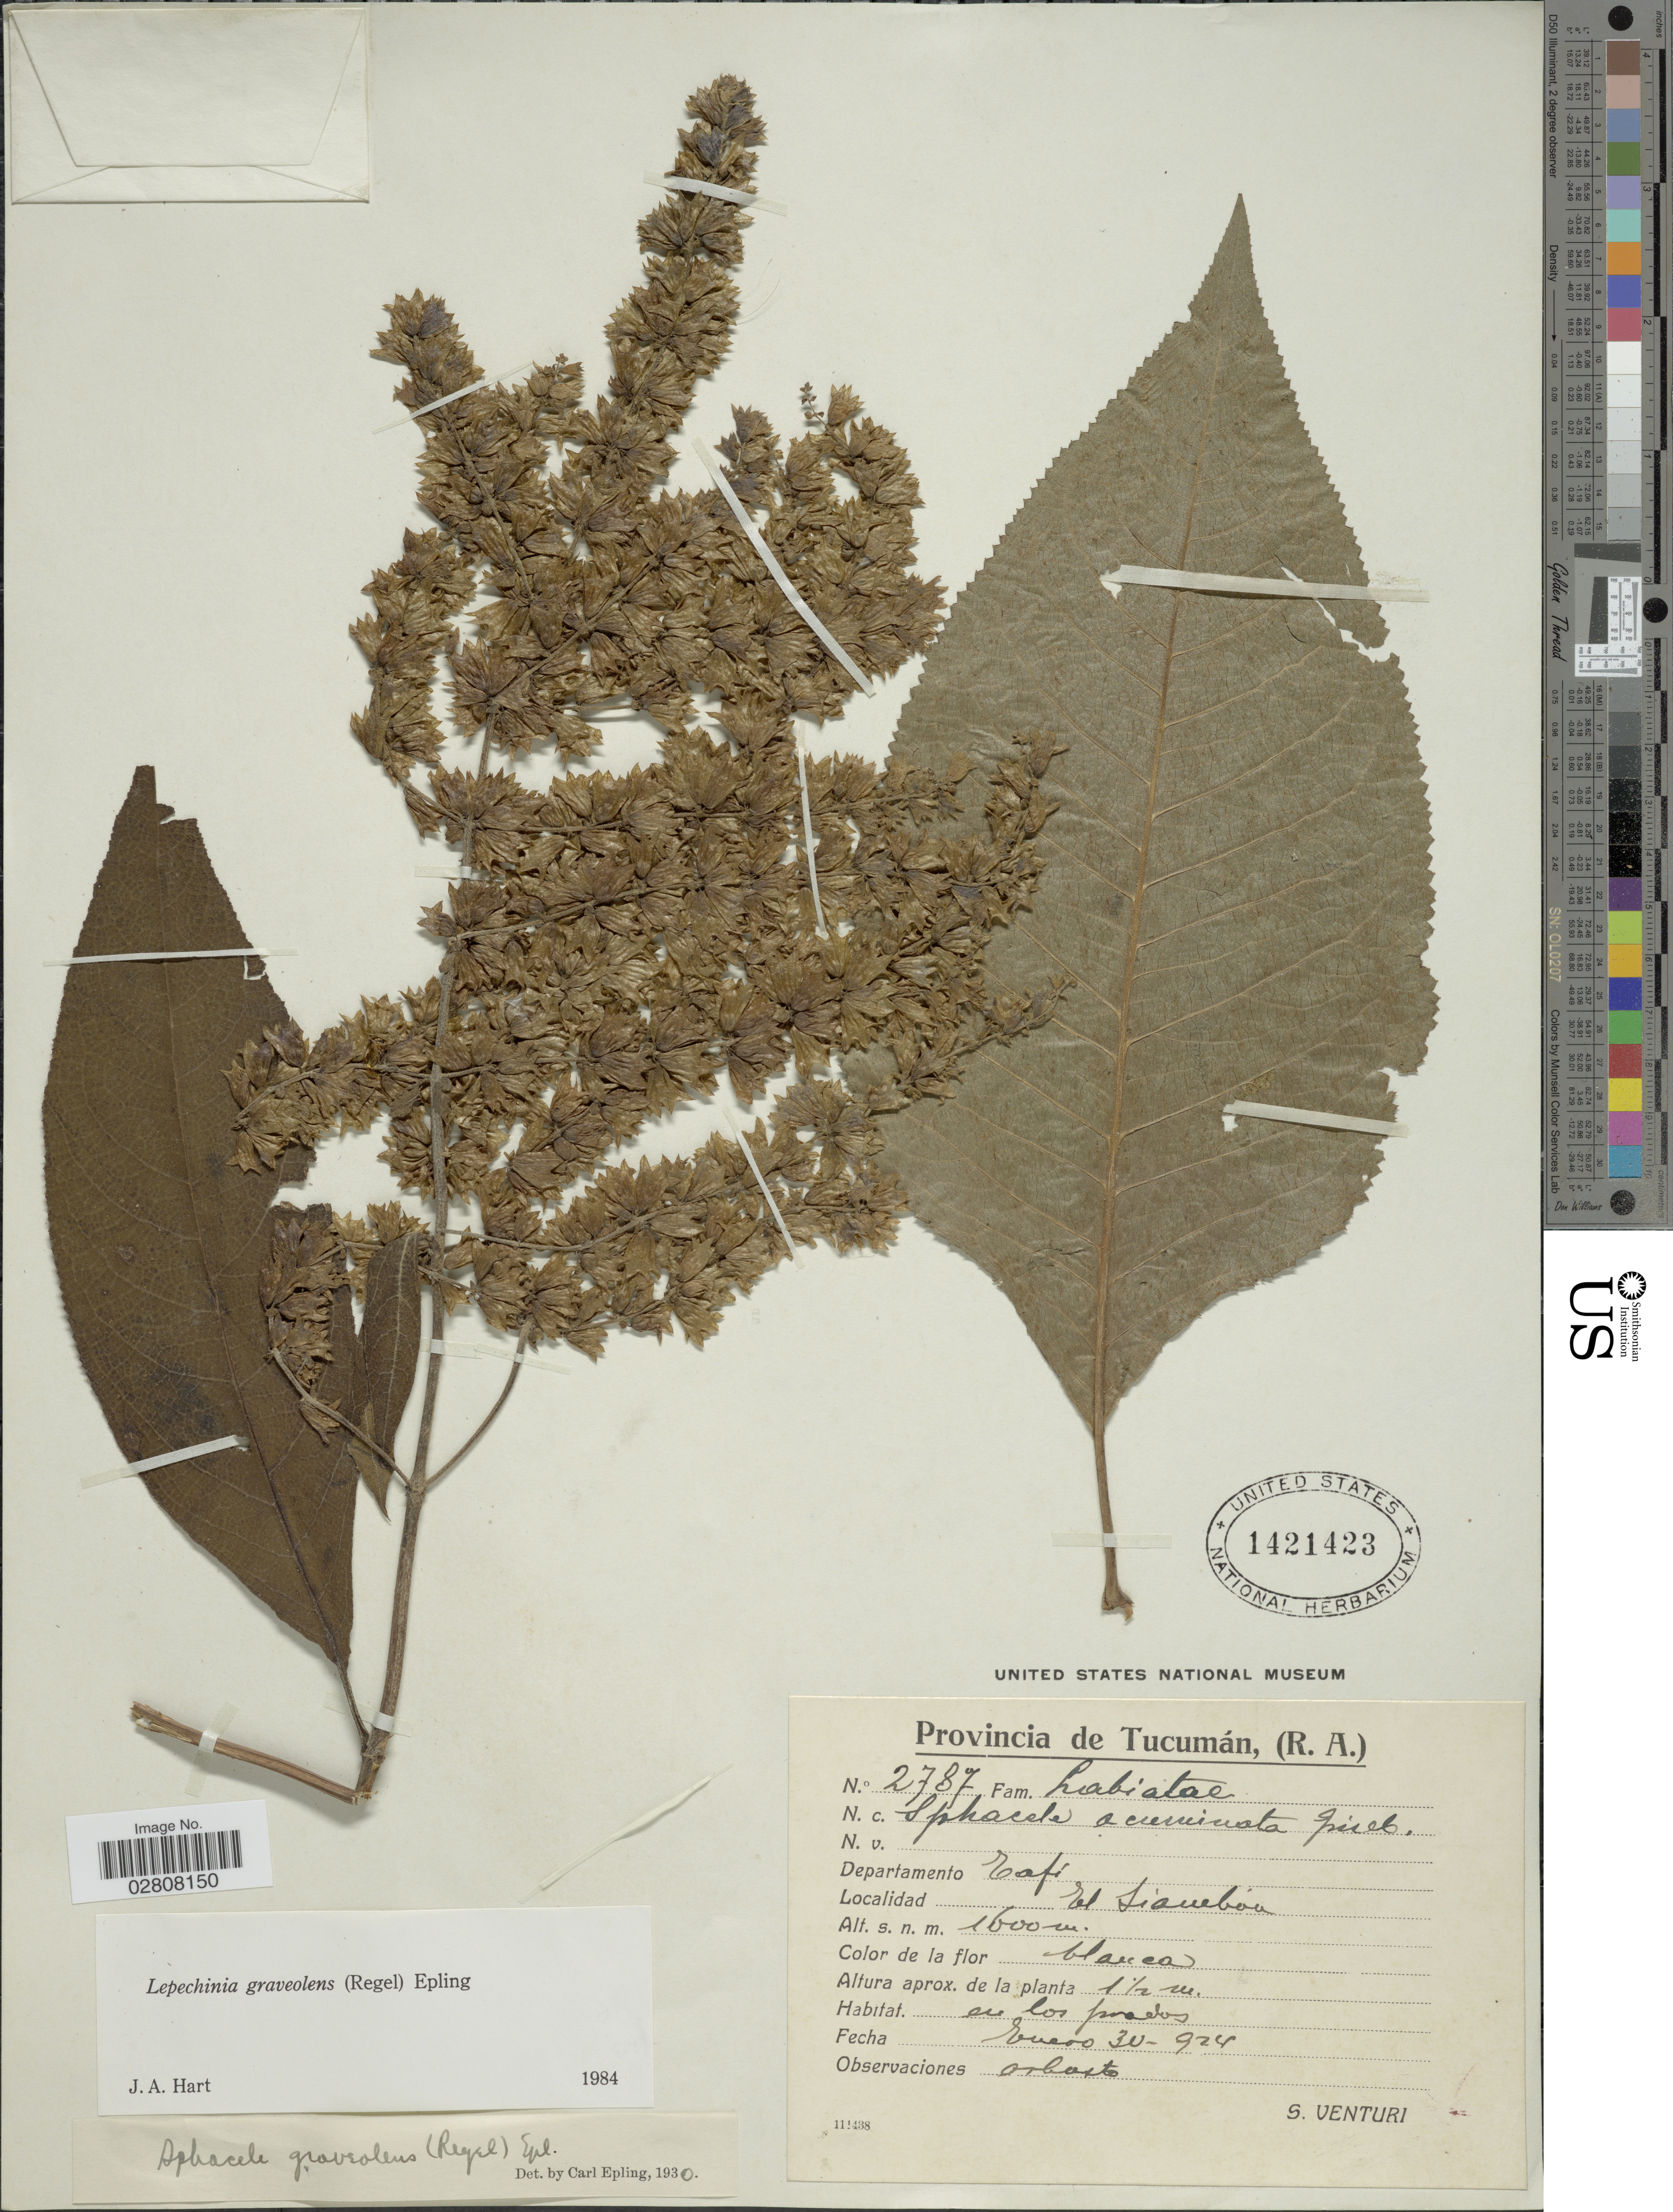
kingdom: Plantae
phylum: Tracheophyta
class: Magnoliopsida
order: Lamiales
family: Lamiaceae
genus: Lepechinia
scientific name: Lepechinia graveolens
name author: (Regel) Epling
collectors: S. Venturi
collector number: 2787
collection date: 1924-01-30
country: Argentina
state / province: Tucuman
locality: Provincia de Tucumán, (R.A.). Departamento Tafi. El Siambón.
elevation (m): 1600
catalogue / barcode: US 1421423